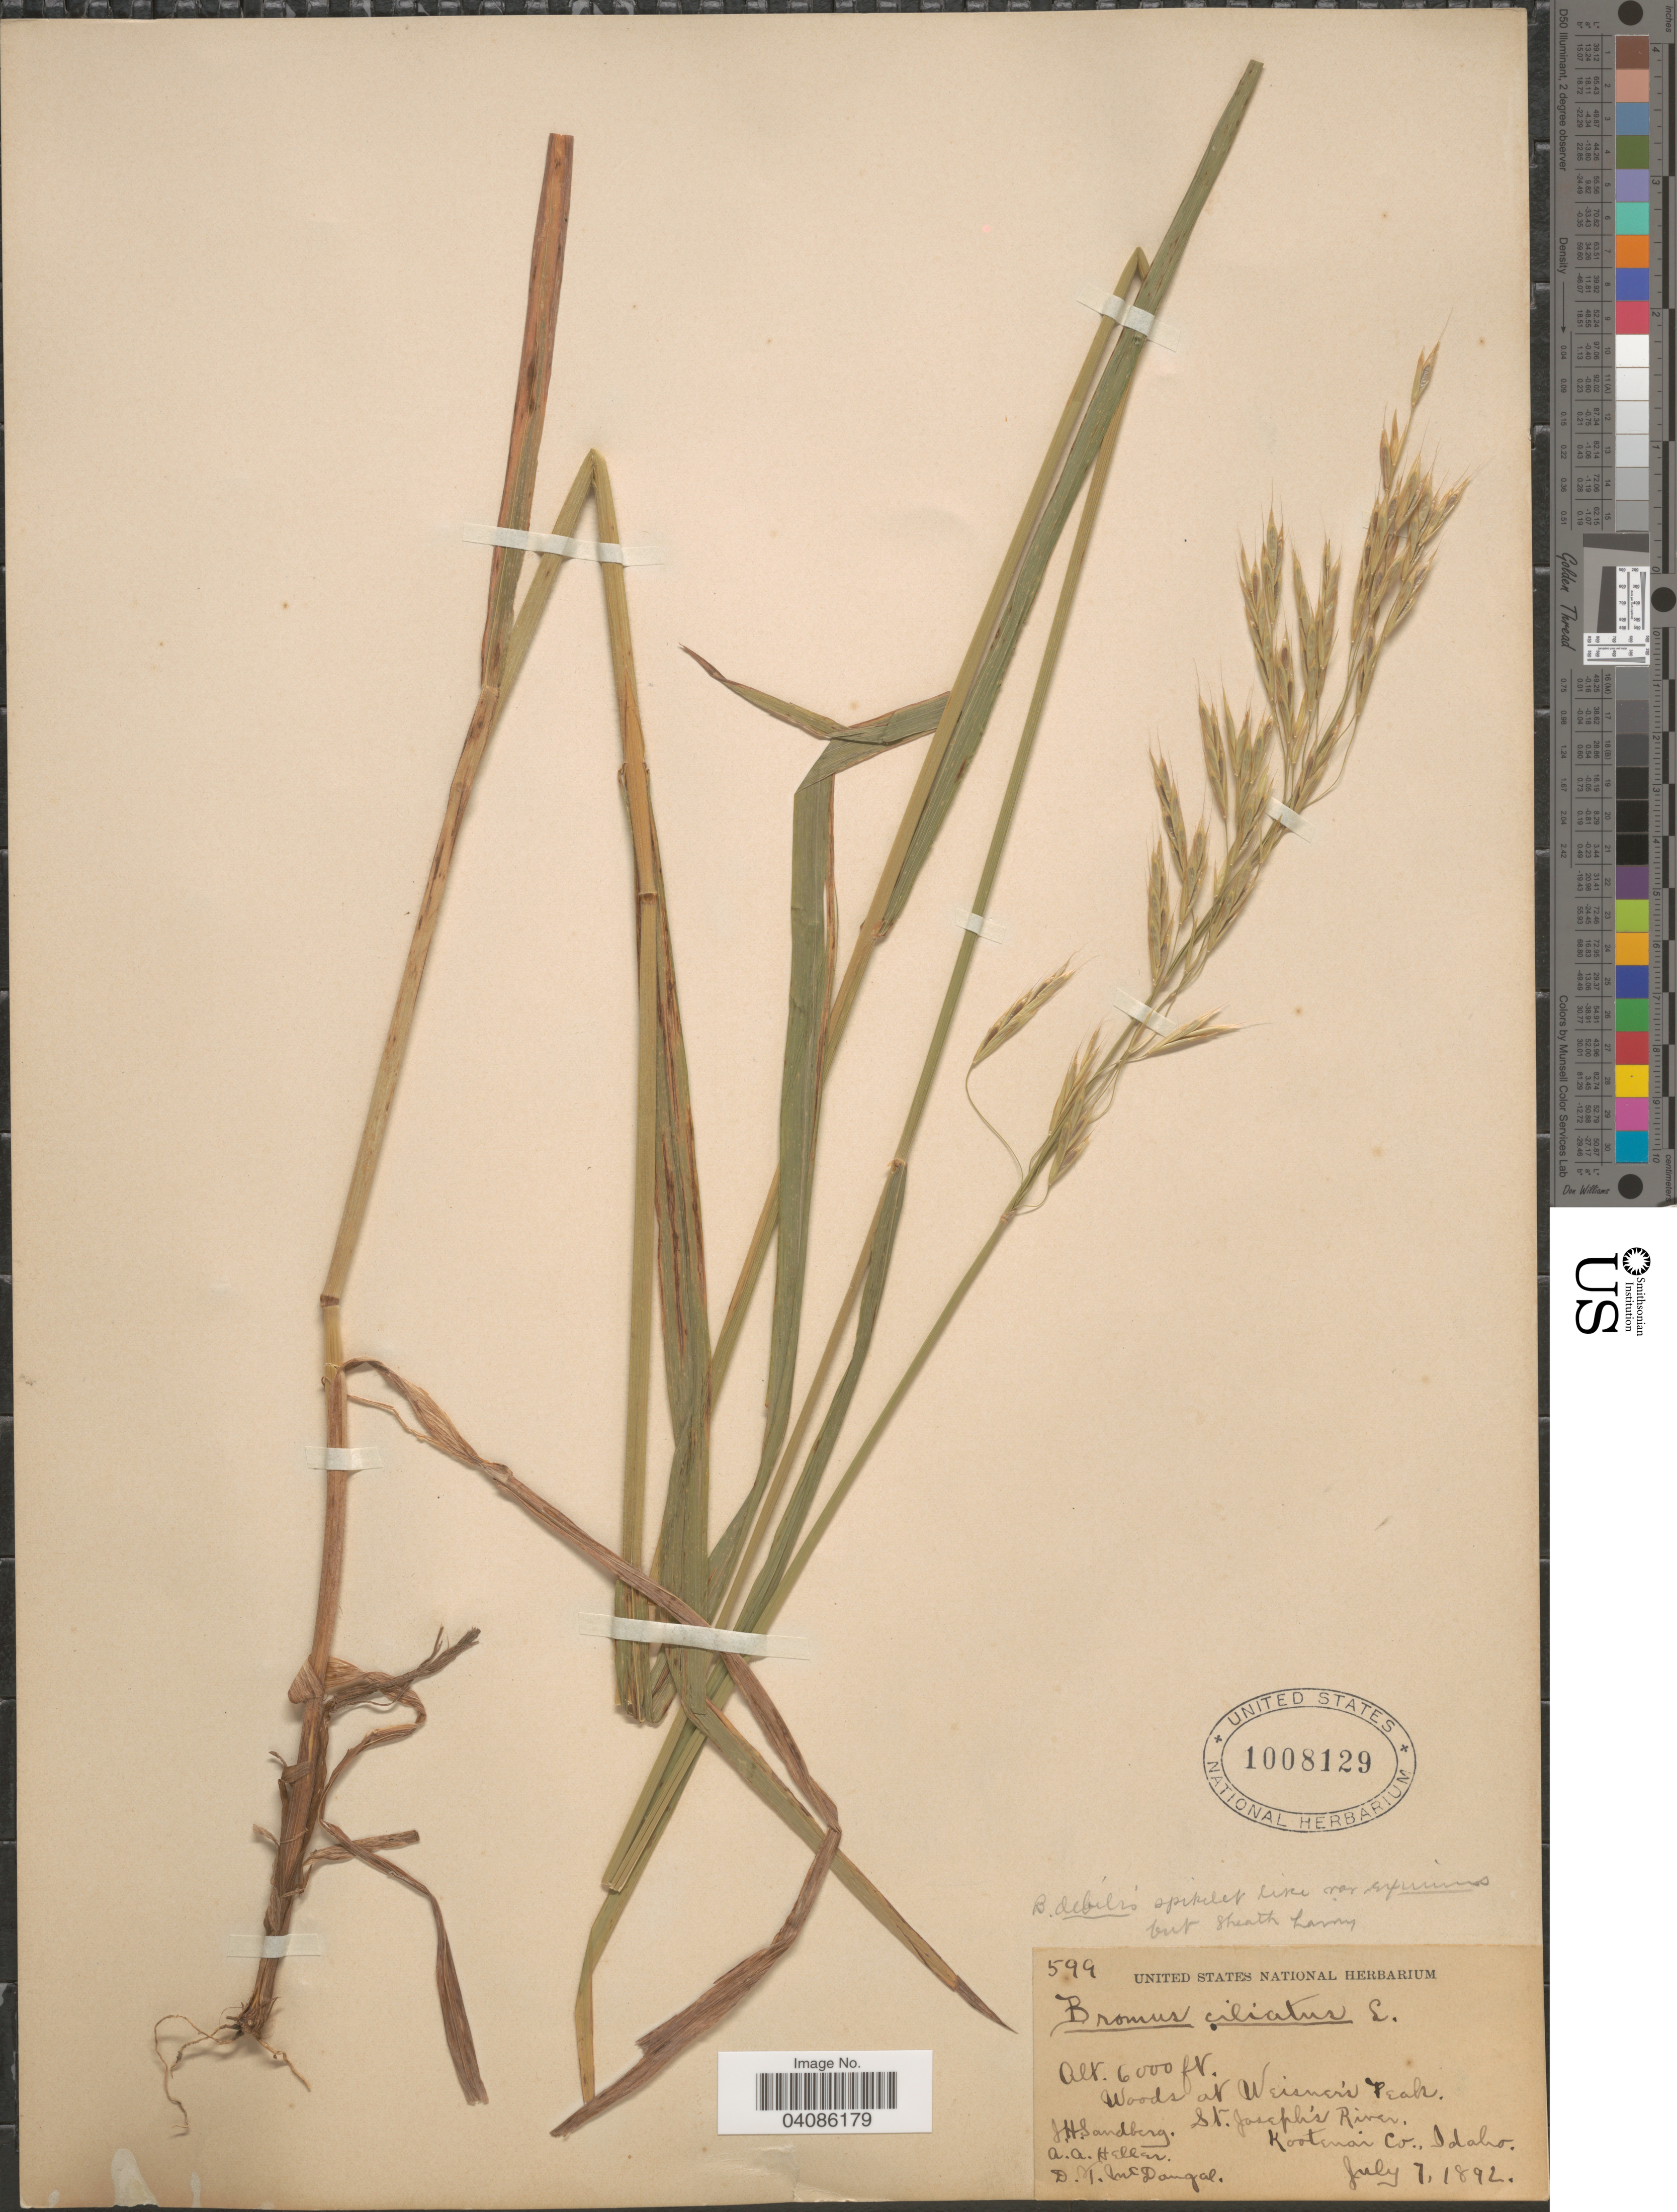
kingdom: Plantae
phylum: Tracheophyta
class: Liliopsida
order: Poales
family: Poaceae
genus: Bromus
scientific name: Bromus texensis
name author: (Shear) Hitchc.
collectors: J. H. Sandberg, A. A. Heller & D. McDougal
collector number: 599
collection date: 1892-07-07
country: United States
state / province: Idaho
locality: Woods at Weisner's Peak. St. Joseph's River, Kootenai Co.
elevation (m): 1829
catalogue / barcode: US 1008129